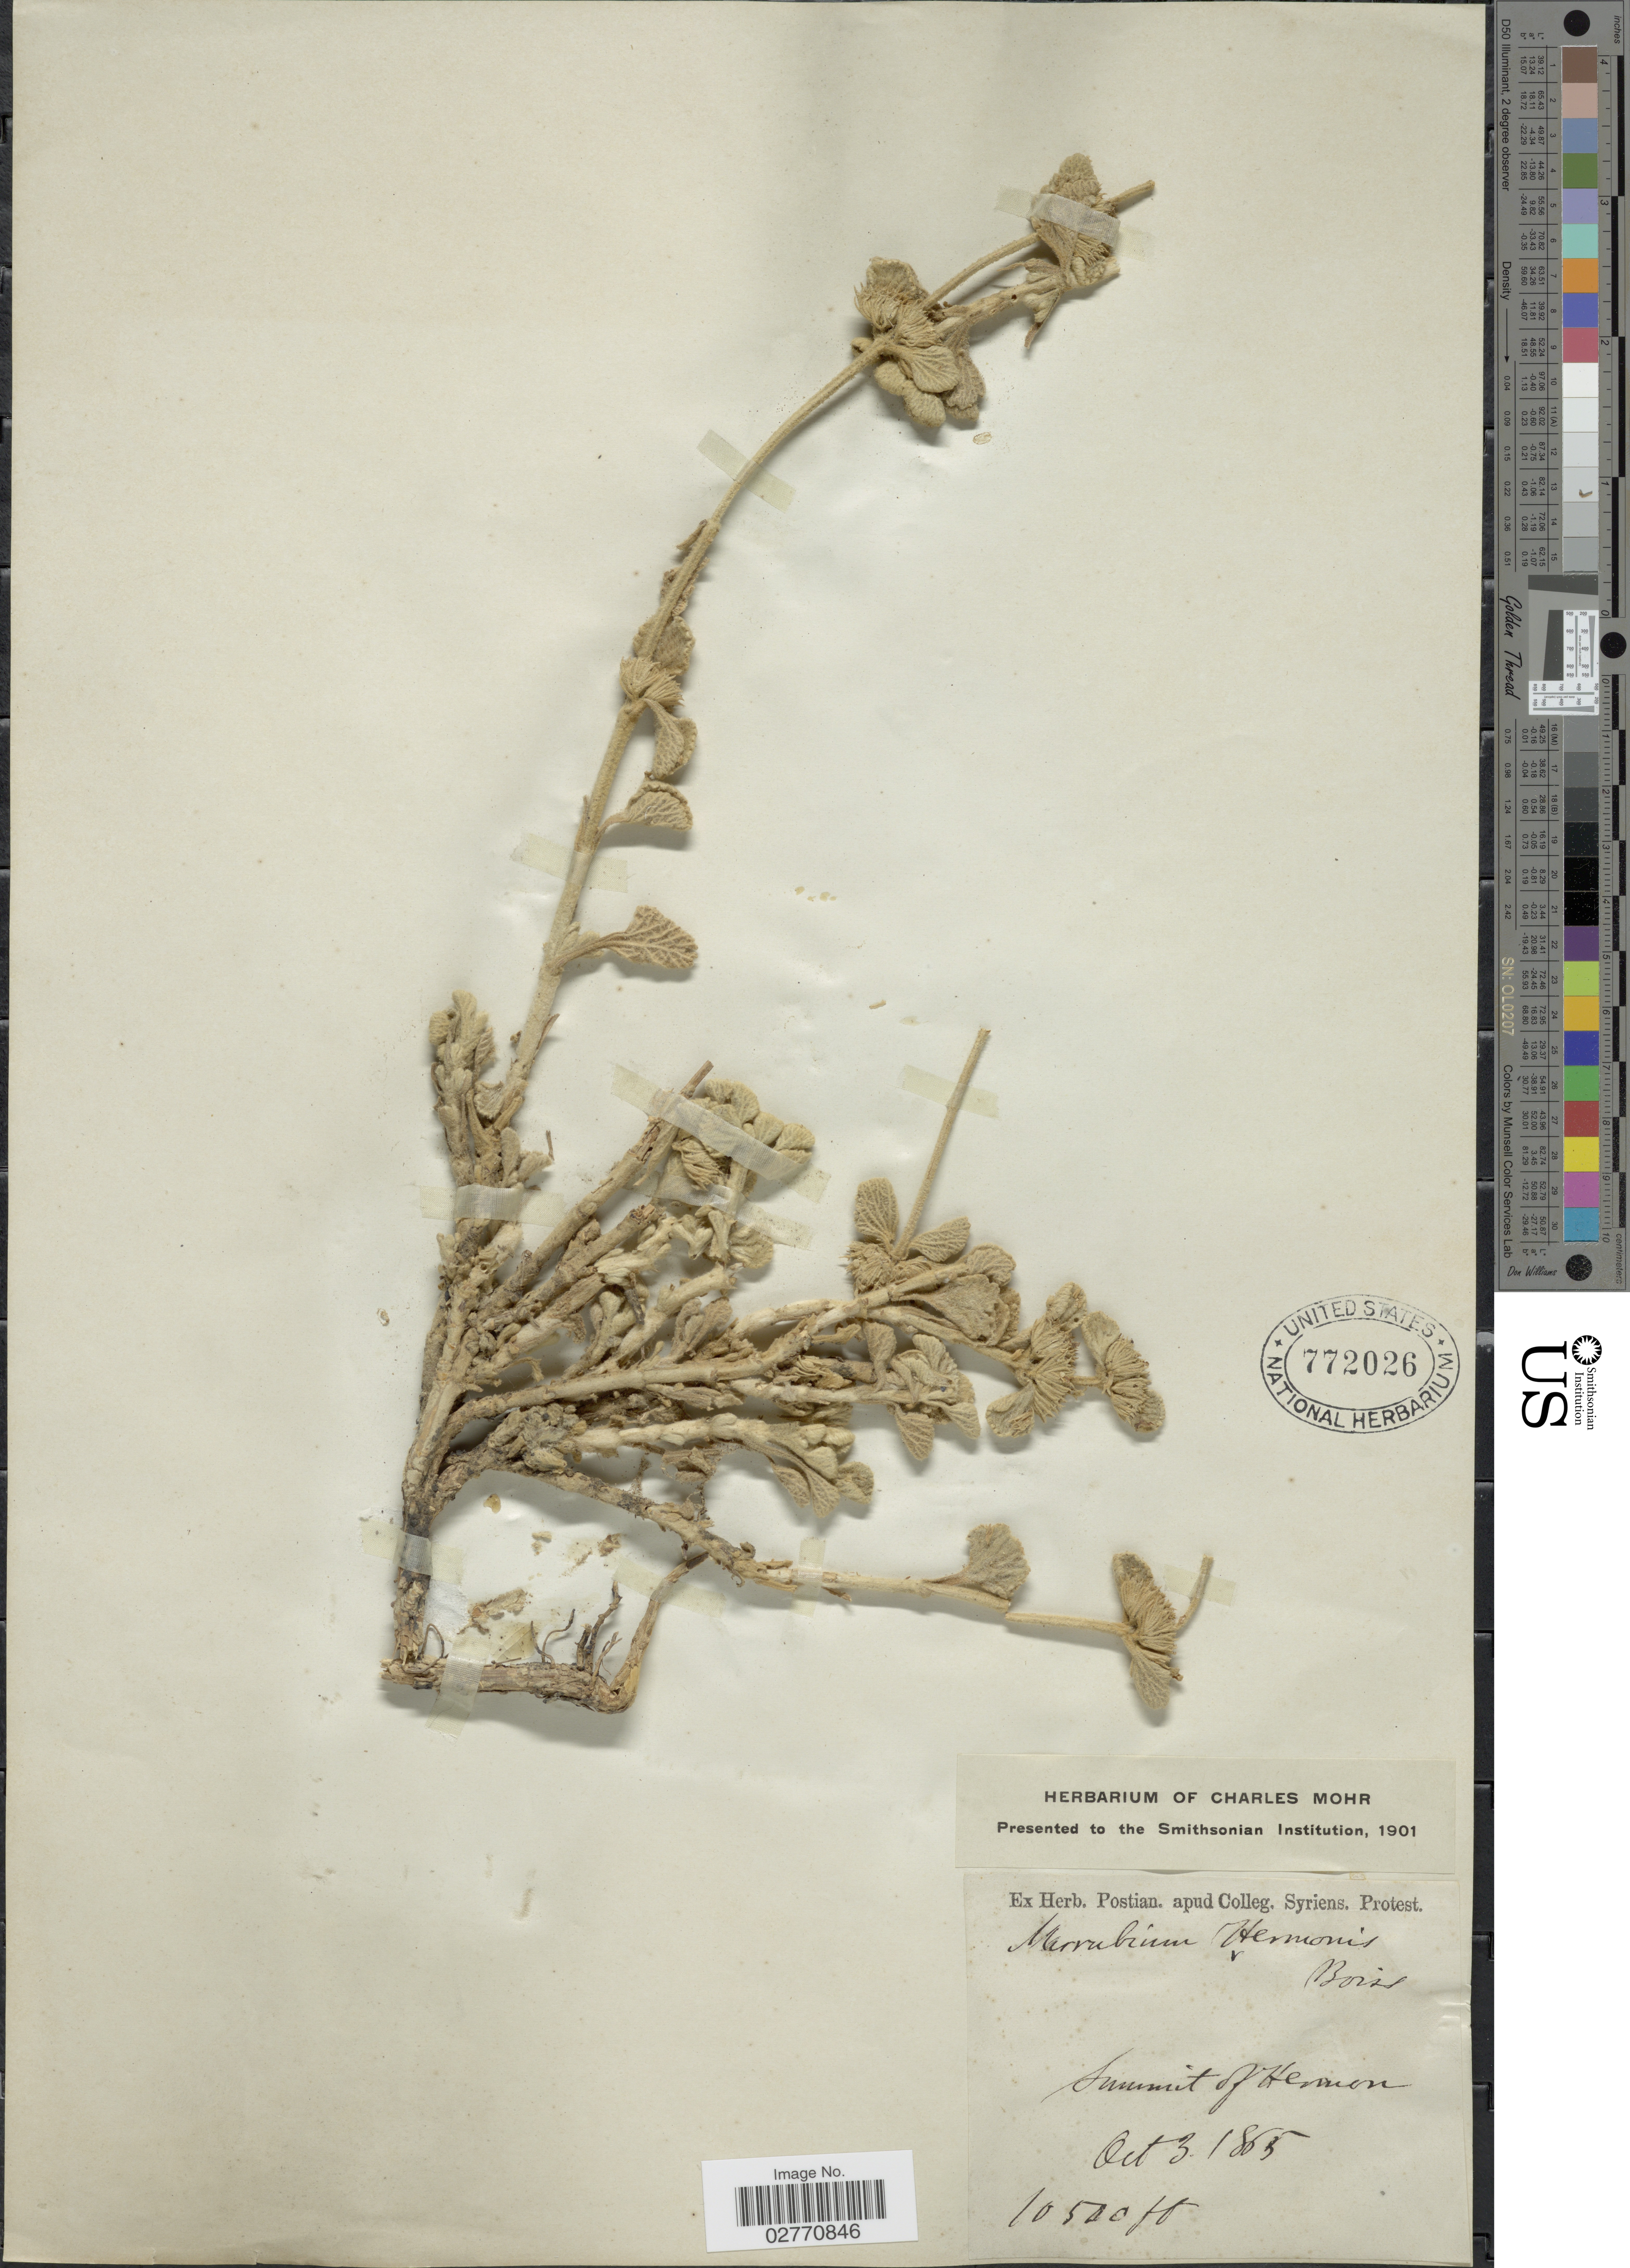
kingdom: Plantae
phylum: Tracheophyta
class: Magnoliopsida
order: Lamiales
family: Lamiaceae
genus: Marrubium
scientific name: Marrubium hermonis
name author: Boiss.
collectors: ex herb. Postian. apud Colleg. Syriens. Protest. USE "Fannie P. A. Shepard" (10308853) AS PRIMARY COLLECTOR INSTEAD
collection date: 1865-10-03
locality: Summit of Hermon.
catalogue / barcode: US 772026